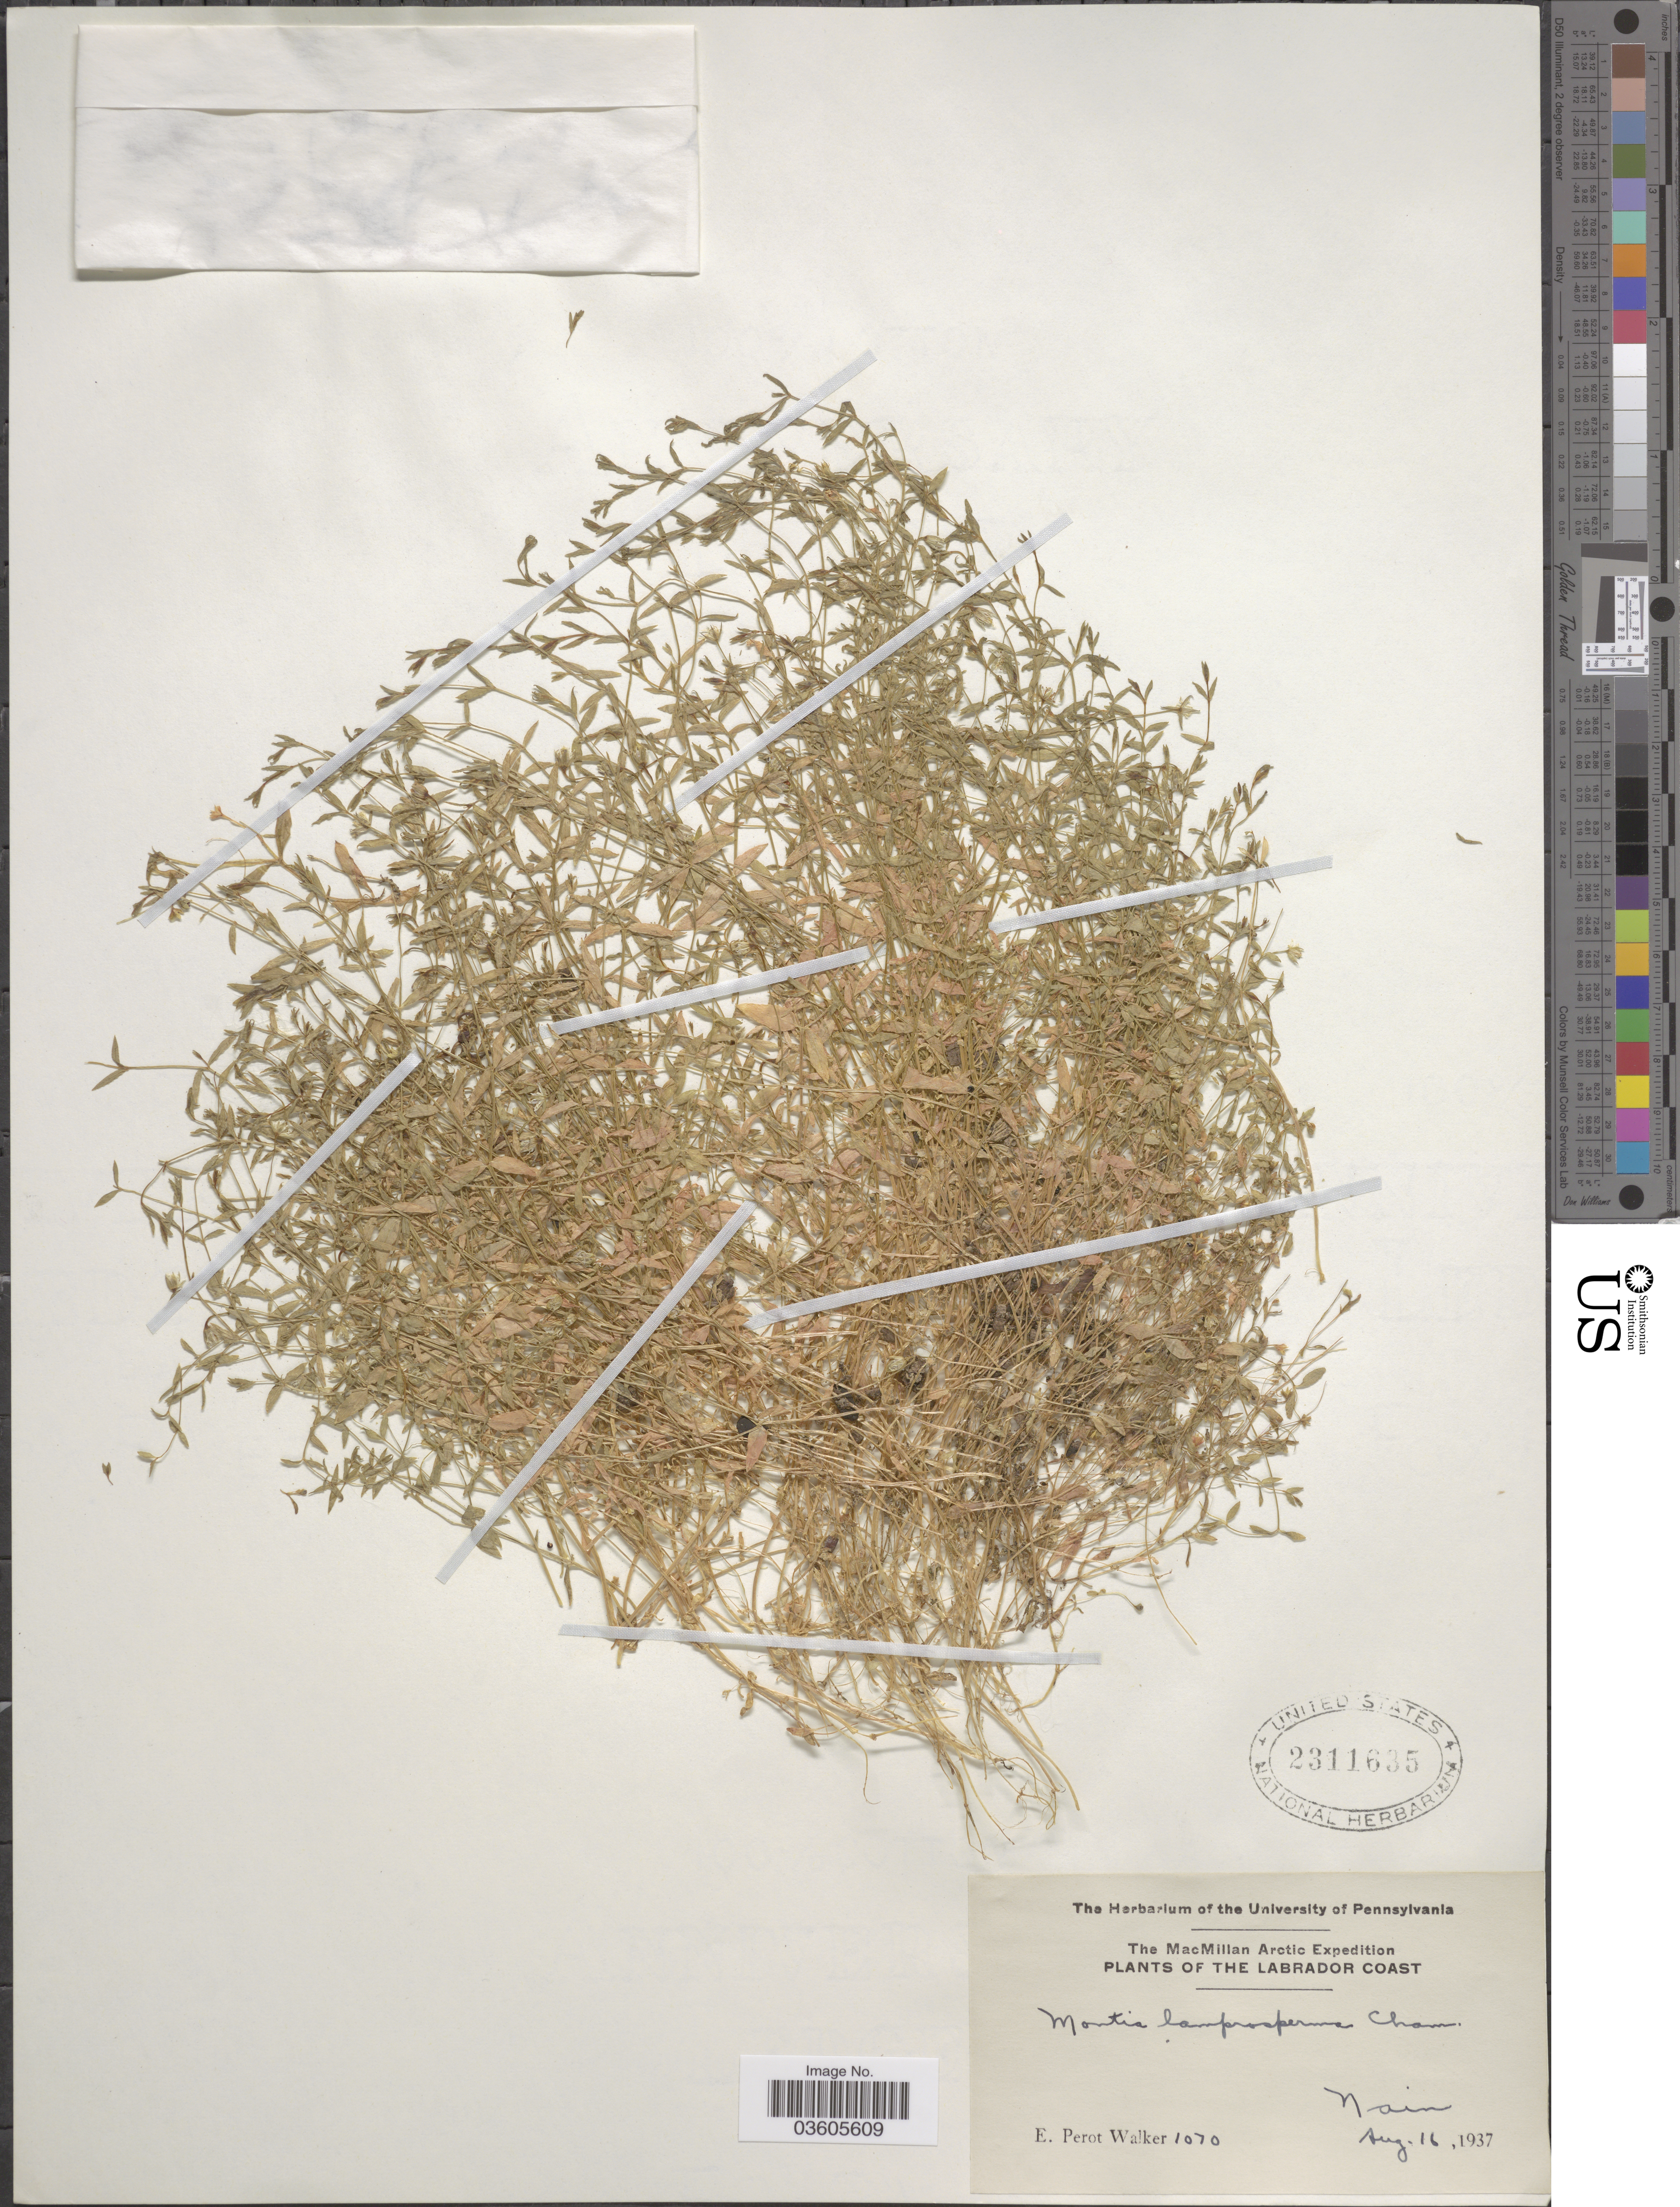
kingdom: Plantae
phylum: Tracheophyta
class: Magnoliopsida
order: Caryophyllales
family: Montiaceae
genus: Montia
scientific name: Montia lamprosperma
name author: Cham.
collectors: E. Walker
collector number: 1070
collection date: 1937-08-16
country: Canada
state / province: Newfoundland and Labrador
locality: The Labrador Coast. Nain.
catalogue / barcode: US 2311635